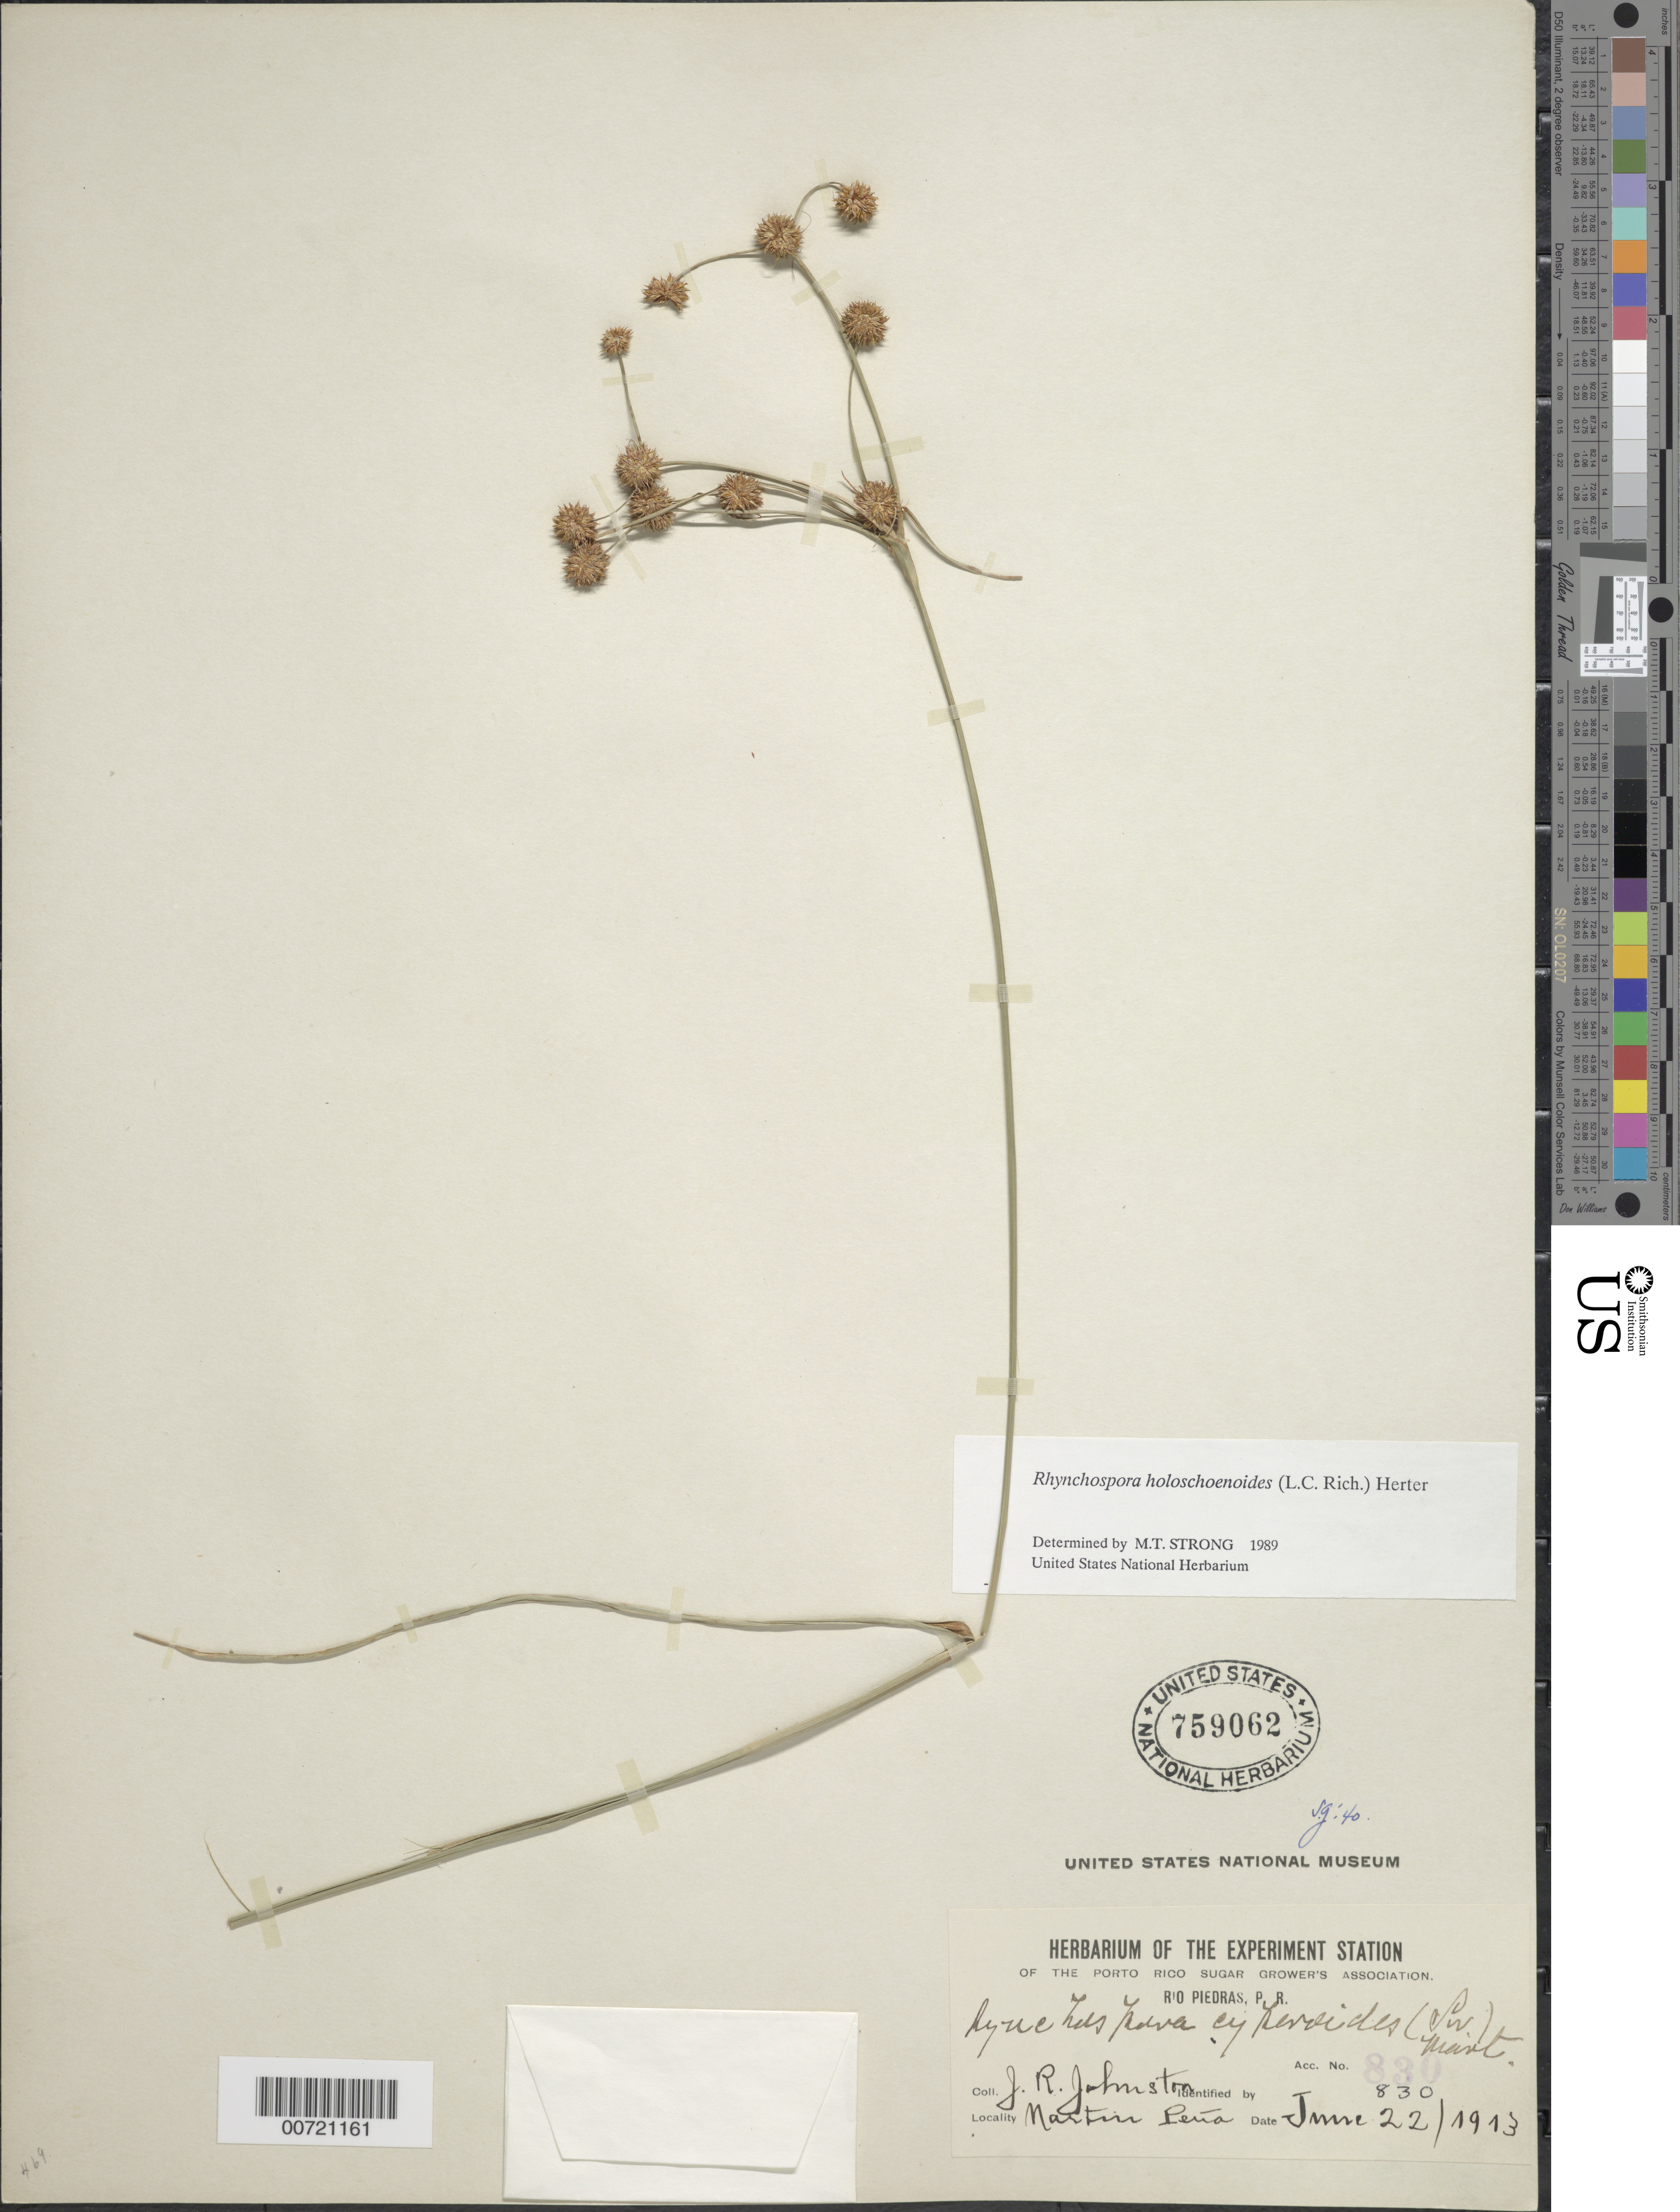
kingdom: Plantae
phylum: Tracheophyta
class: Liliopsida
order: Poales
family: Cyperaceae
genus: Rhynchospora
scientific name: Rhynchospora holoschoenoides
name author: (Rich.) Herter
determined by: Strong, M. T., (US), Smithsonian Institution - National Museum of Natural History (UNITED STATES)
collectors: J. Johnston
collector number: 830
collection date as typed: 22 Jun 1913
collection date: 1913-06-22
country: Puerto Rico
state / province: San Juan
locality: Martín Peña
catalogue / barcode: US 759062